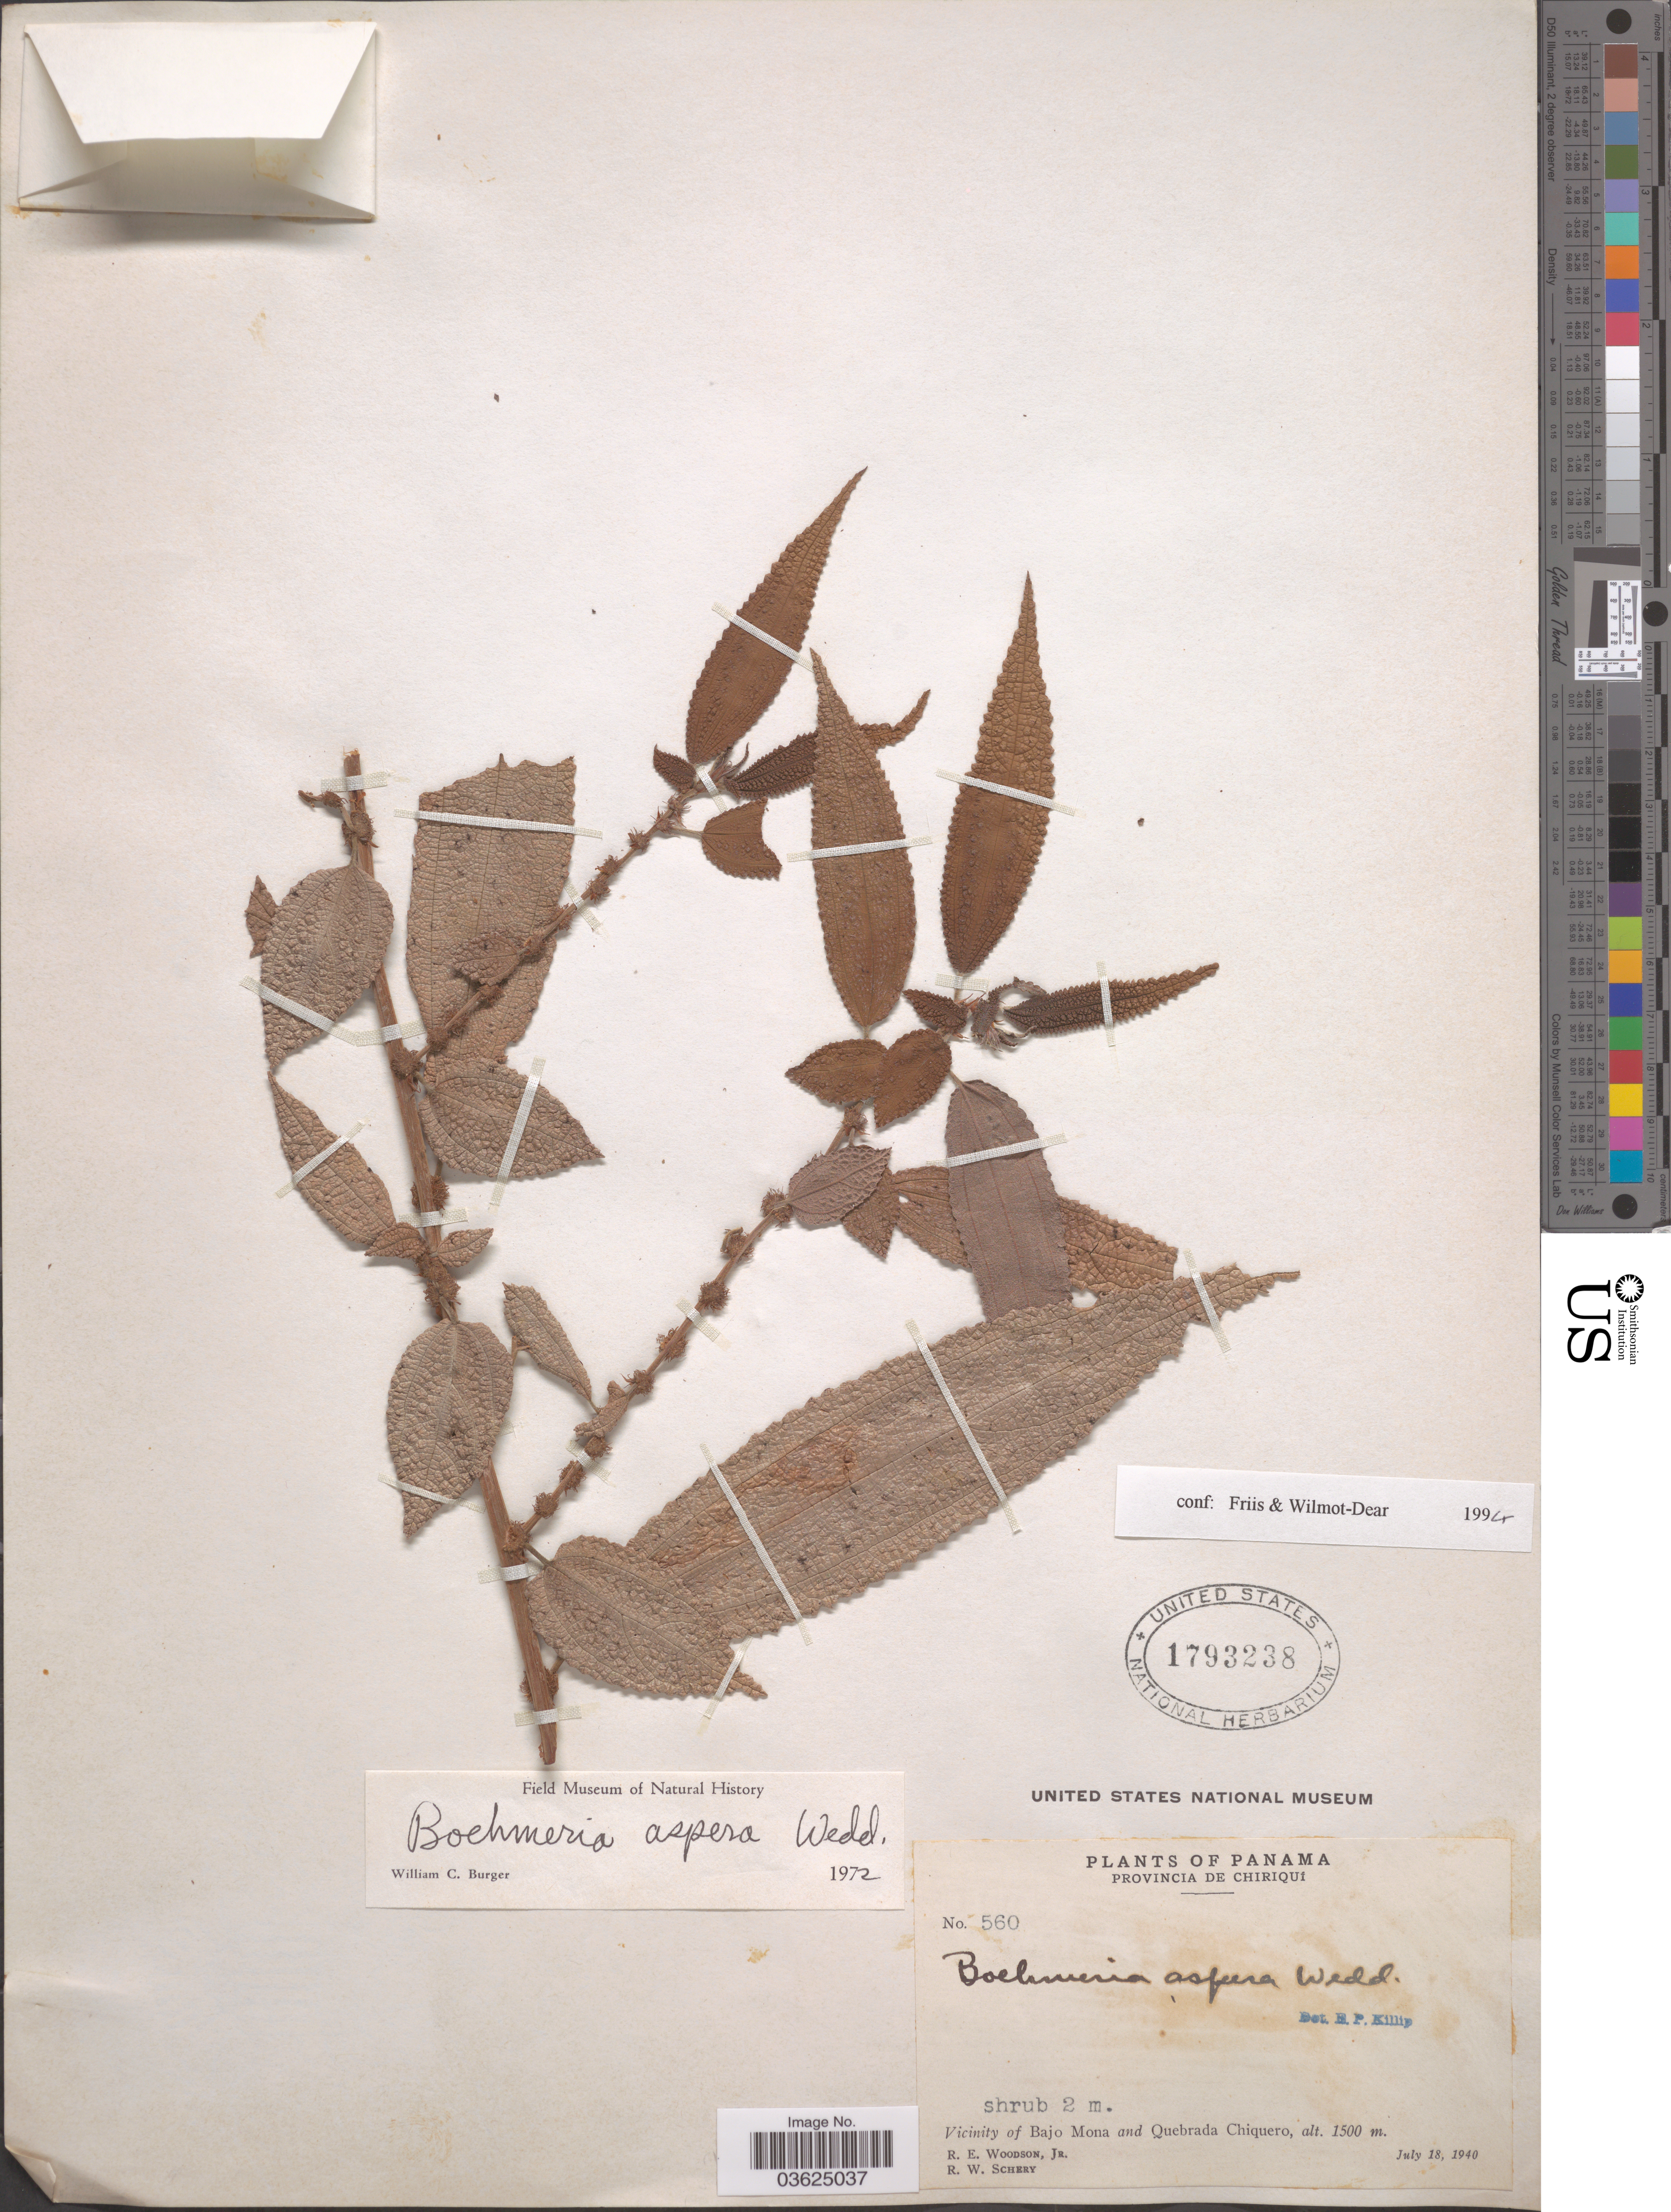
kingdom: Plantae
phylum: Tracheophyta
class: Magnoliopsida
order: Rosales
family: Urticaceae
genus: Boehmeria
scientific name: Boehmeria aspera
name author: Wedd.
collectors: R. E. Woodson & R. W. Schery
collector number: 560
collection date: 1940-07-18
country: Panama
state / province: Chiriqui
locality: Vicinity of Bajo Mona and Quebrada Chiquero.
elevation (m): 1500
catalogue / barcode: US 1793238